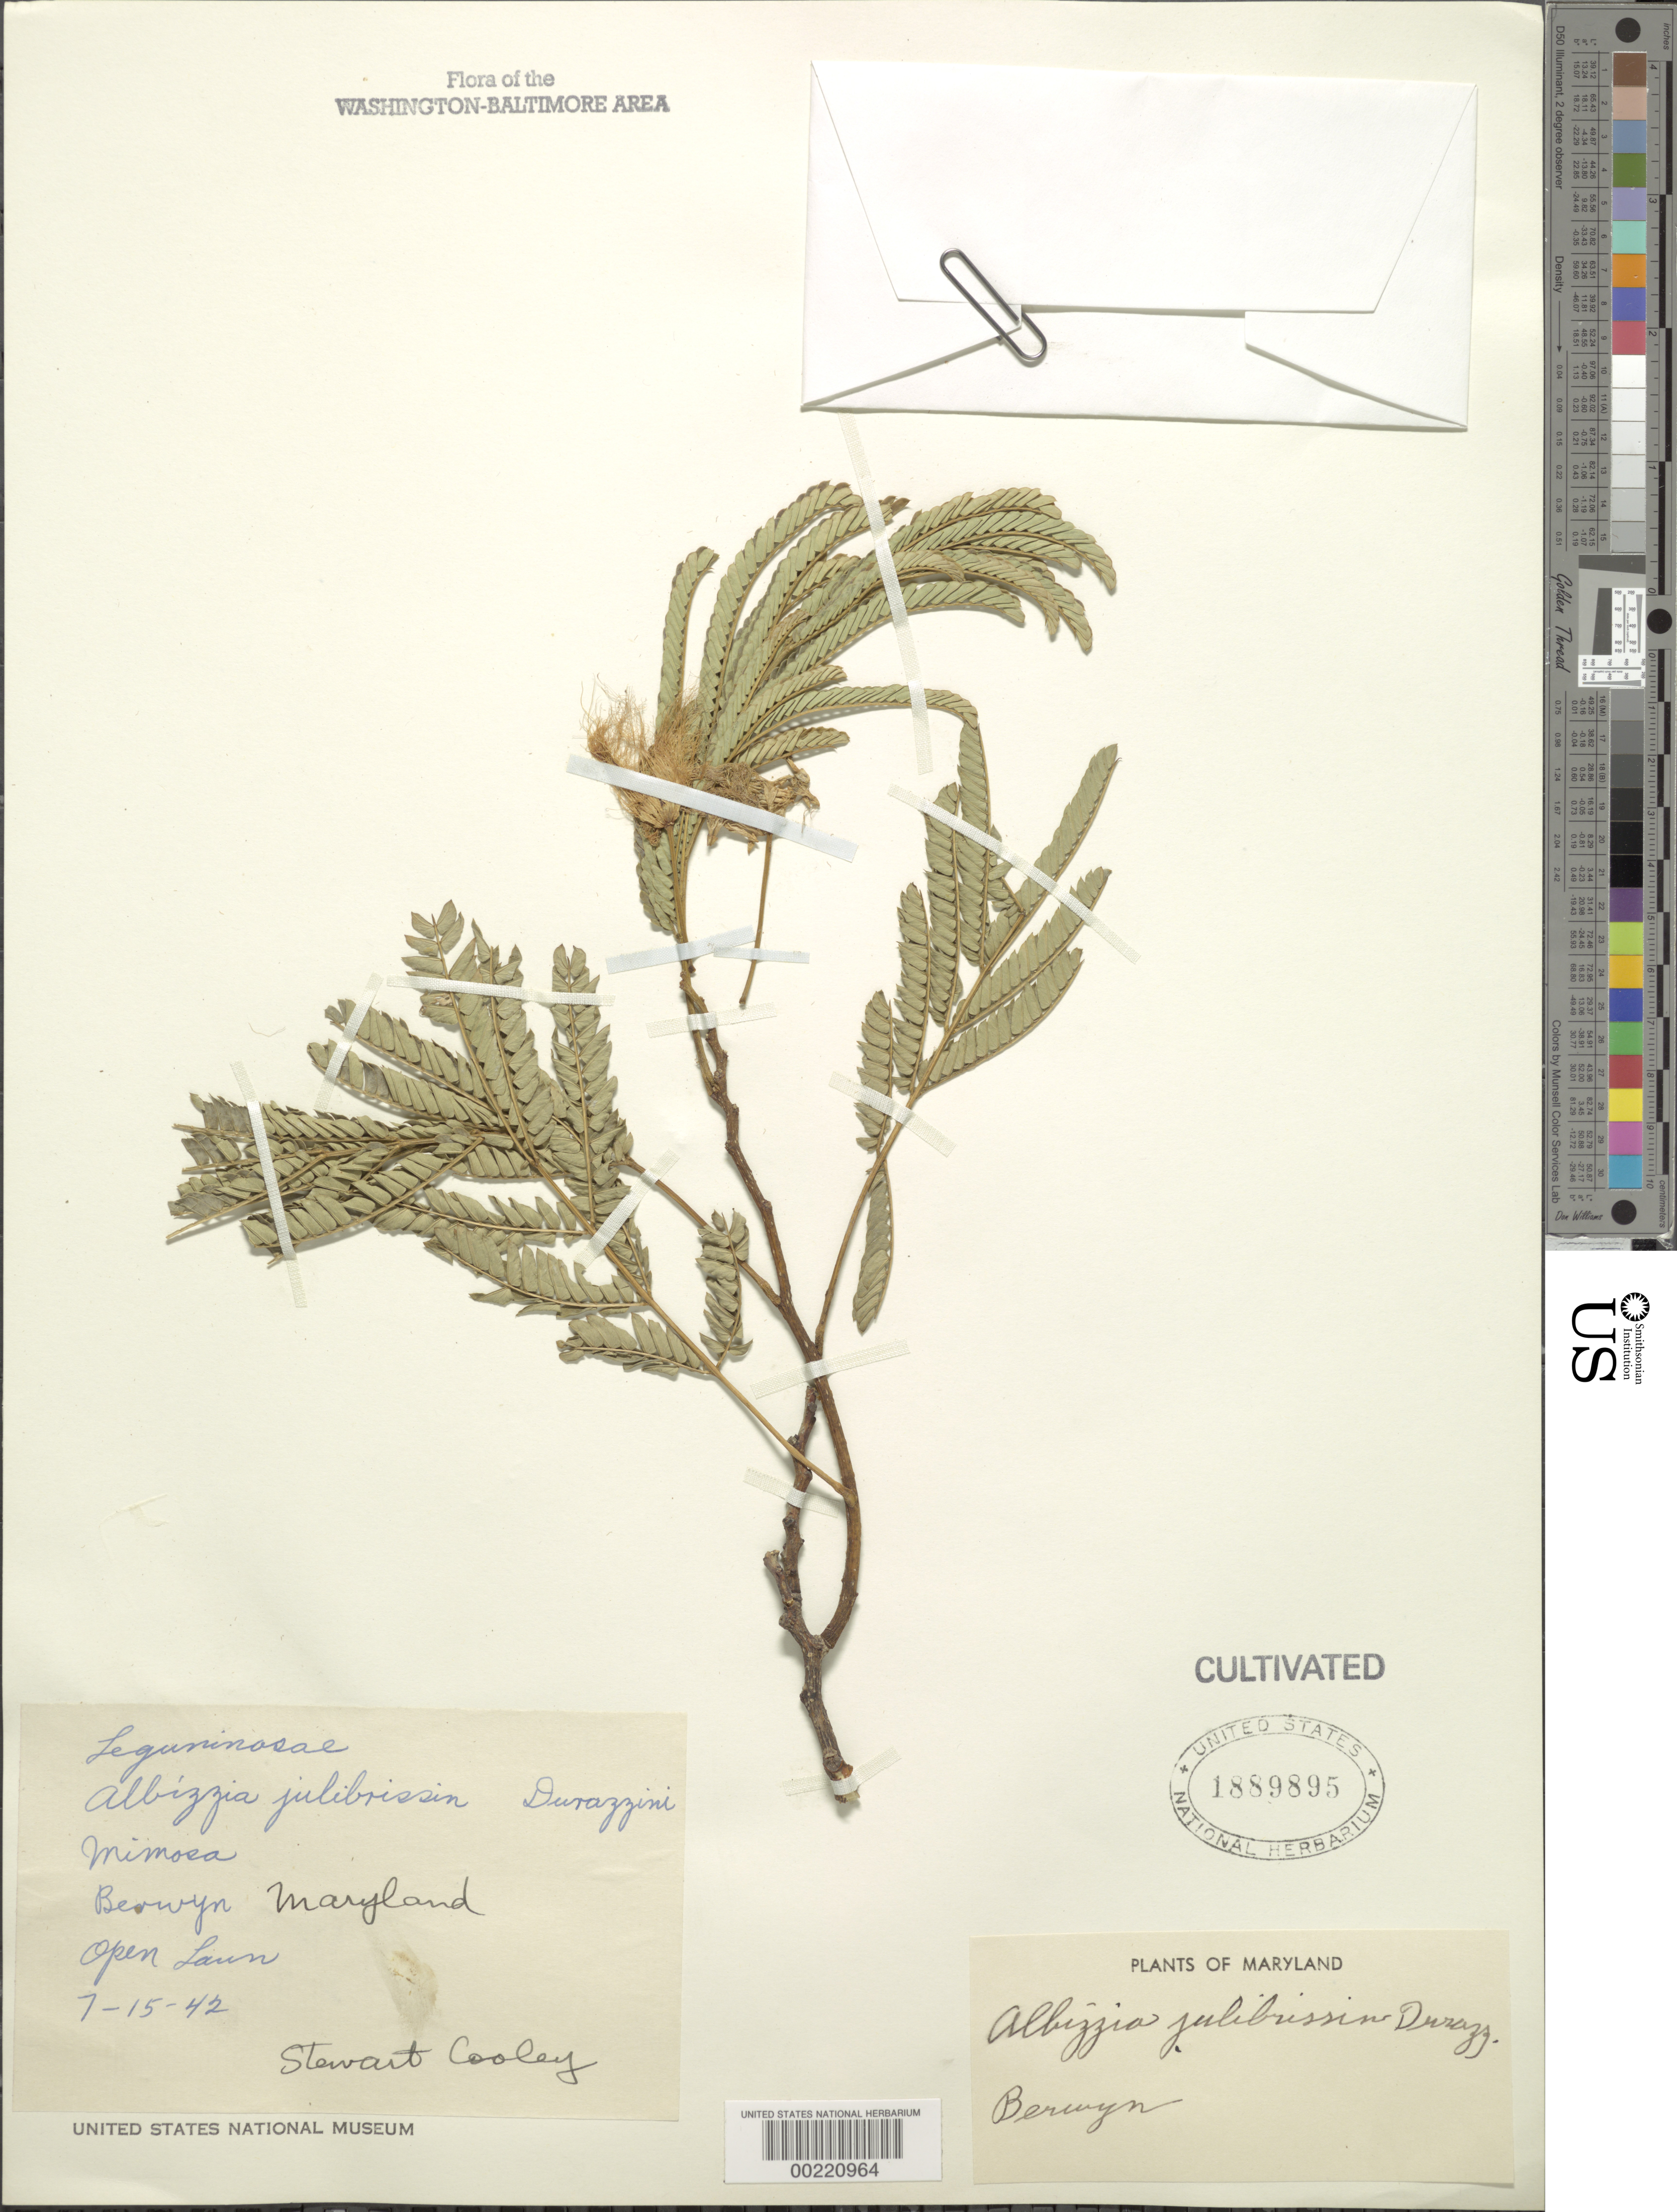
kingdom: Plantae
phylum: Tracheophyta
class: Magnoliopsida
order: Fabales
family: Fabaceae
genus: Albizia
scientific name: Albizia julibrissin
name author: Durazz.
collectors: S. Cooley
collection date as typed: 15 Jul 1942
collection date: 1942-07-15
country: United States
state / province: Maryland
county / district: Prince George's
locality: Berwyn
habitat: Open lawn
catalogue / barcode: US 1889895